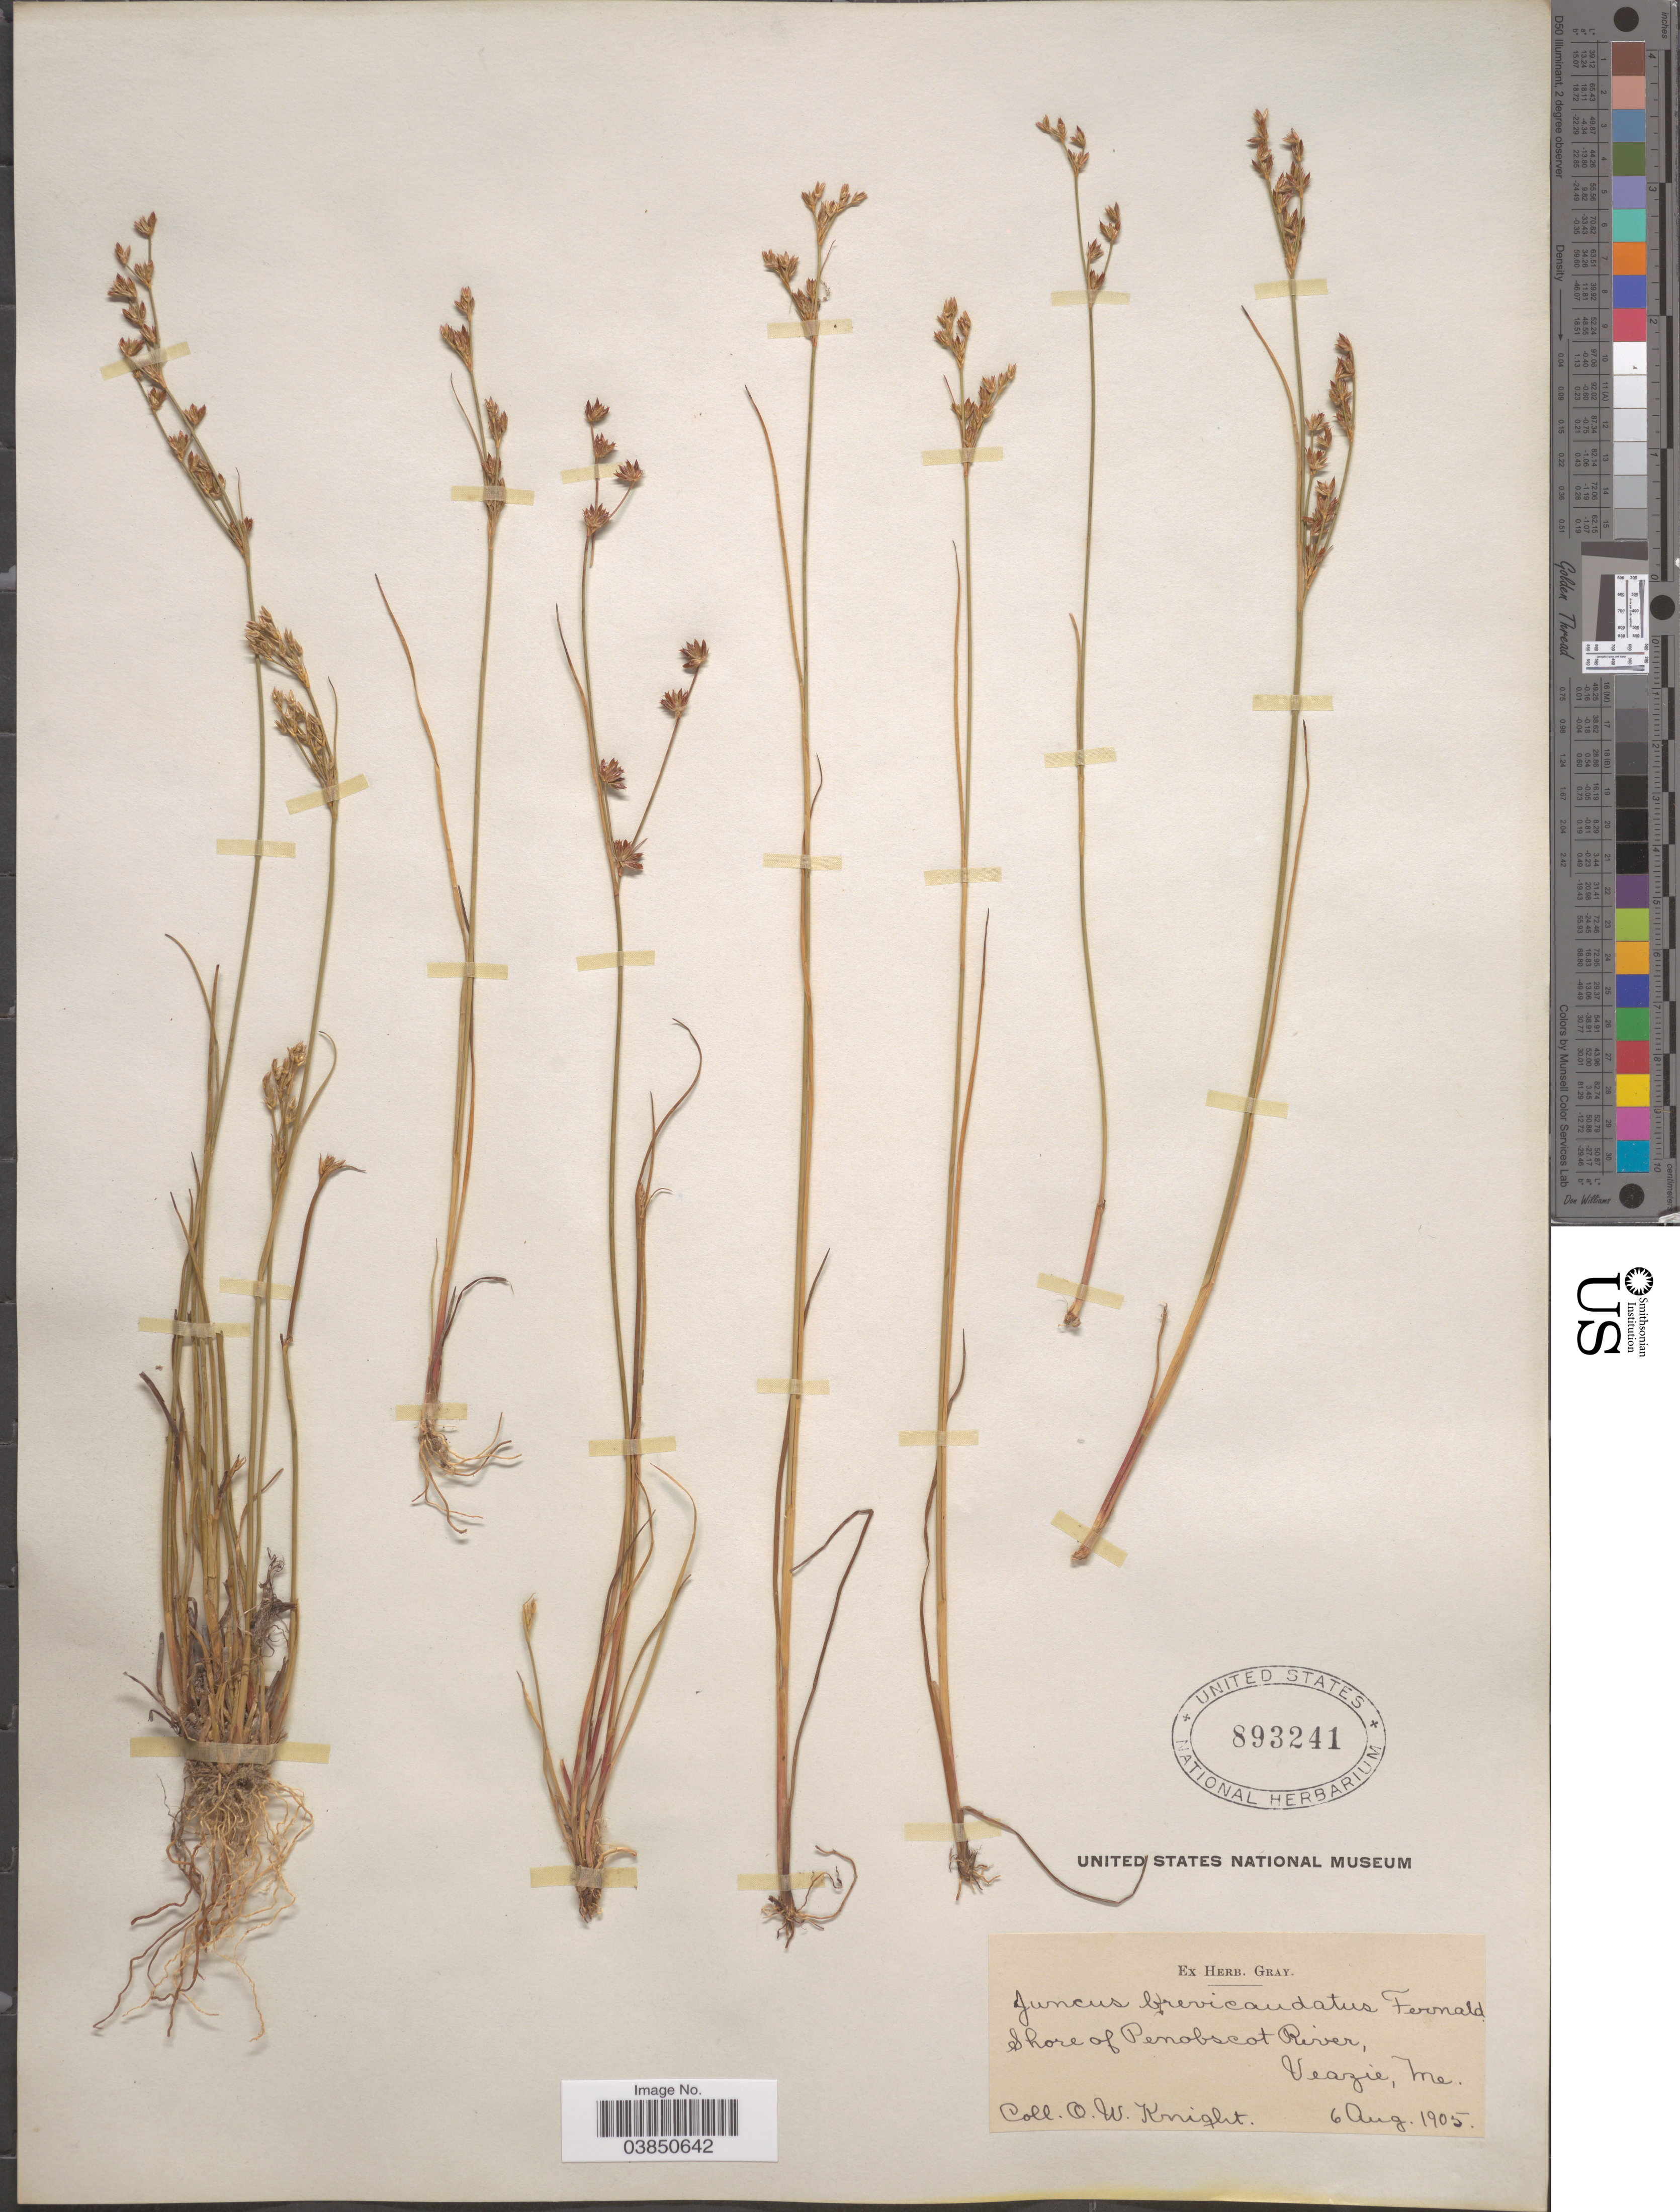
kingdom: Plantae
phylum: Tracheophyta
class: Liliopsida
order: Poales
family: Juncaceae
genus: Juncus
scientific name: Juncus brevicaudatus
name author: (Engelm.) Fernald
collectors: O. Knight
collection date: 1905-08-06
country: United States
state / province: Maine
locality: Shore of Penobscot River, Veazie.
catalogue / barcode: US 893241